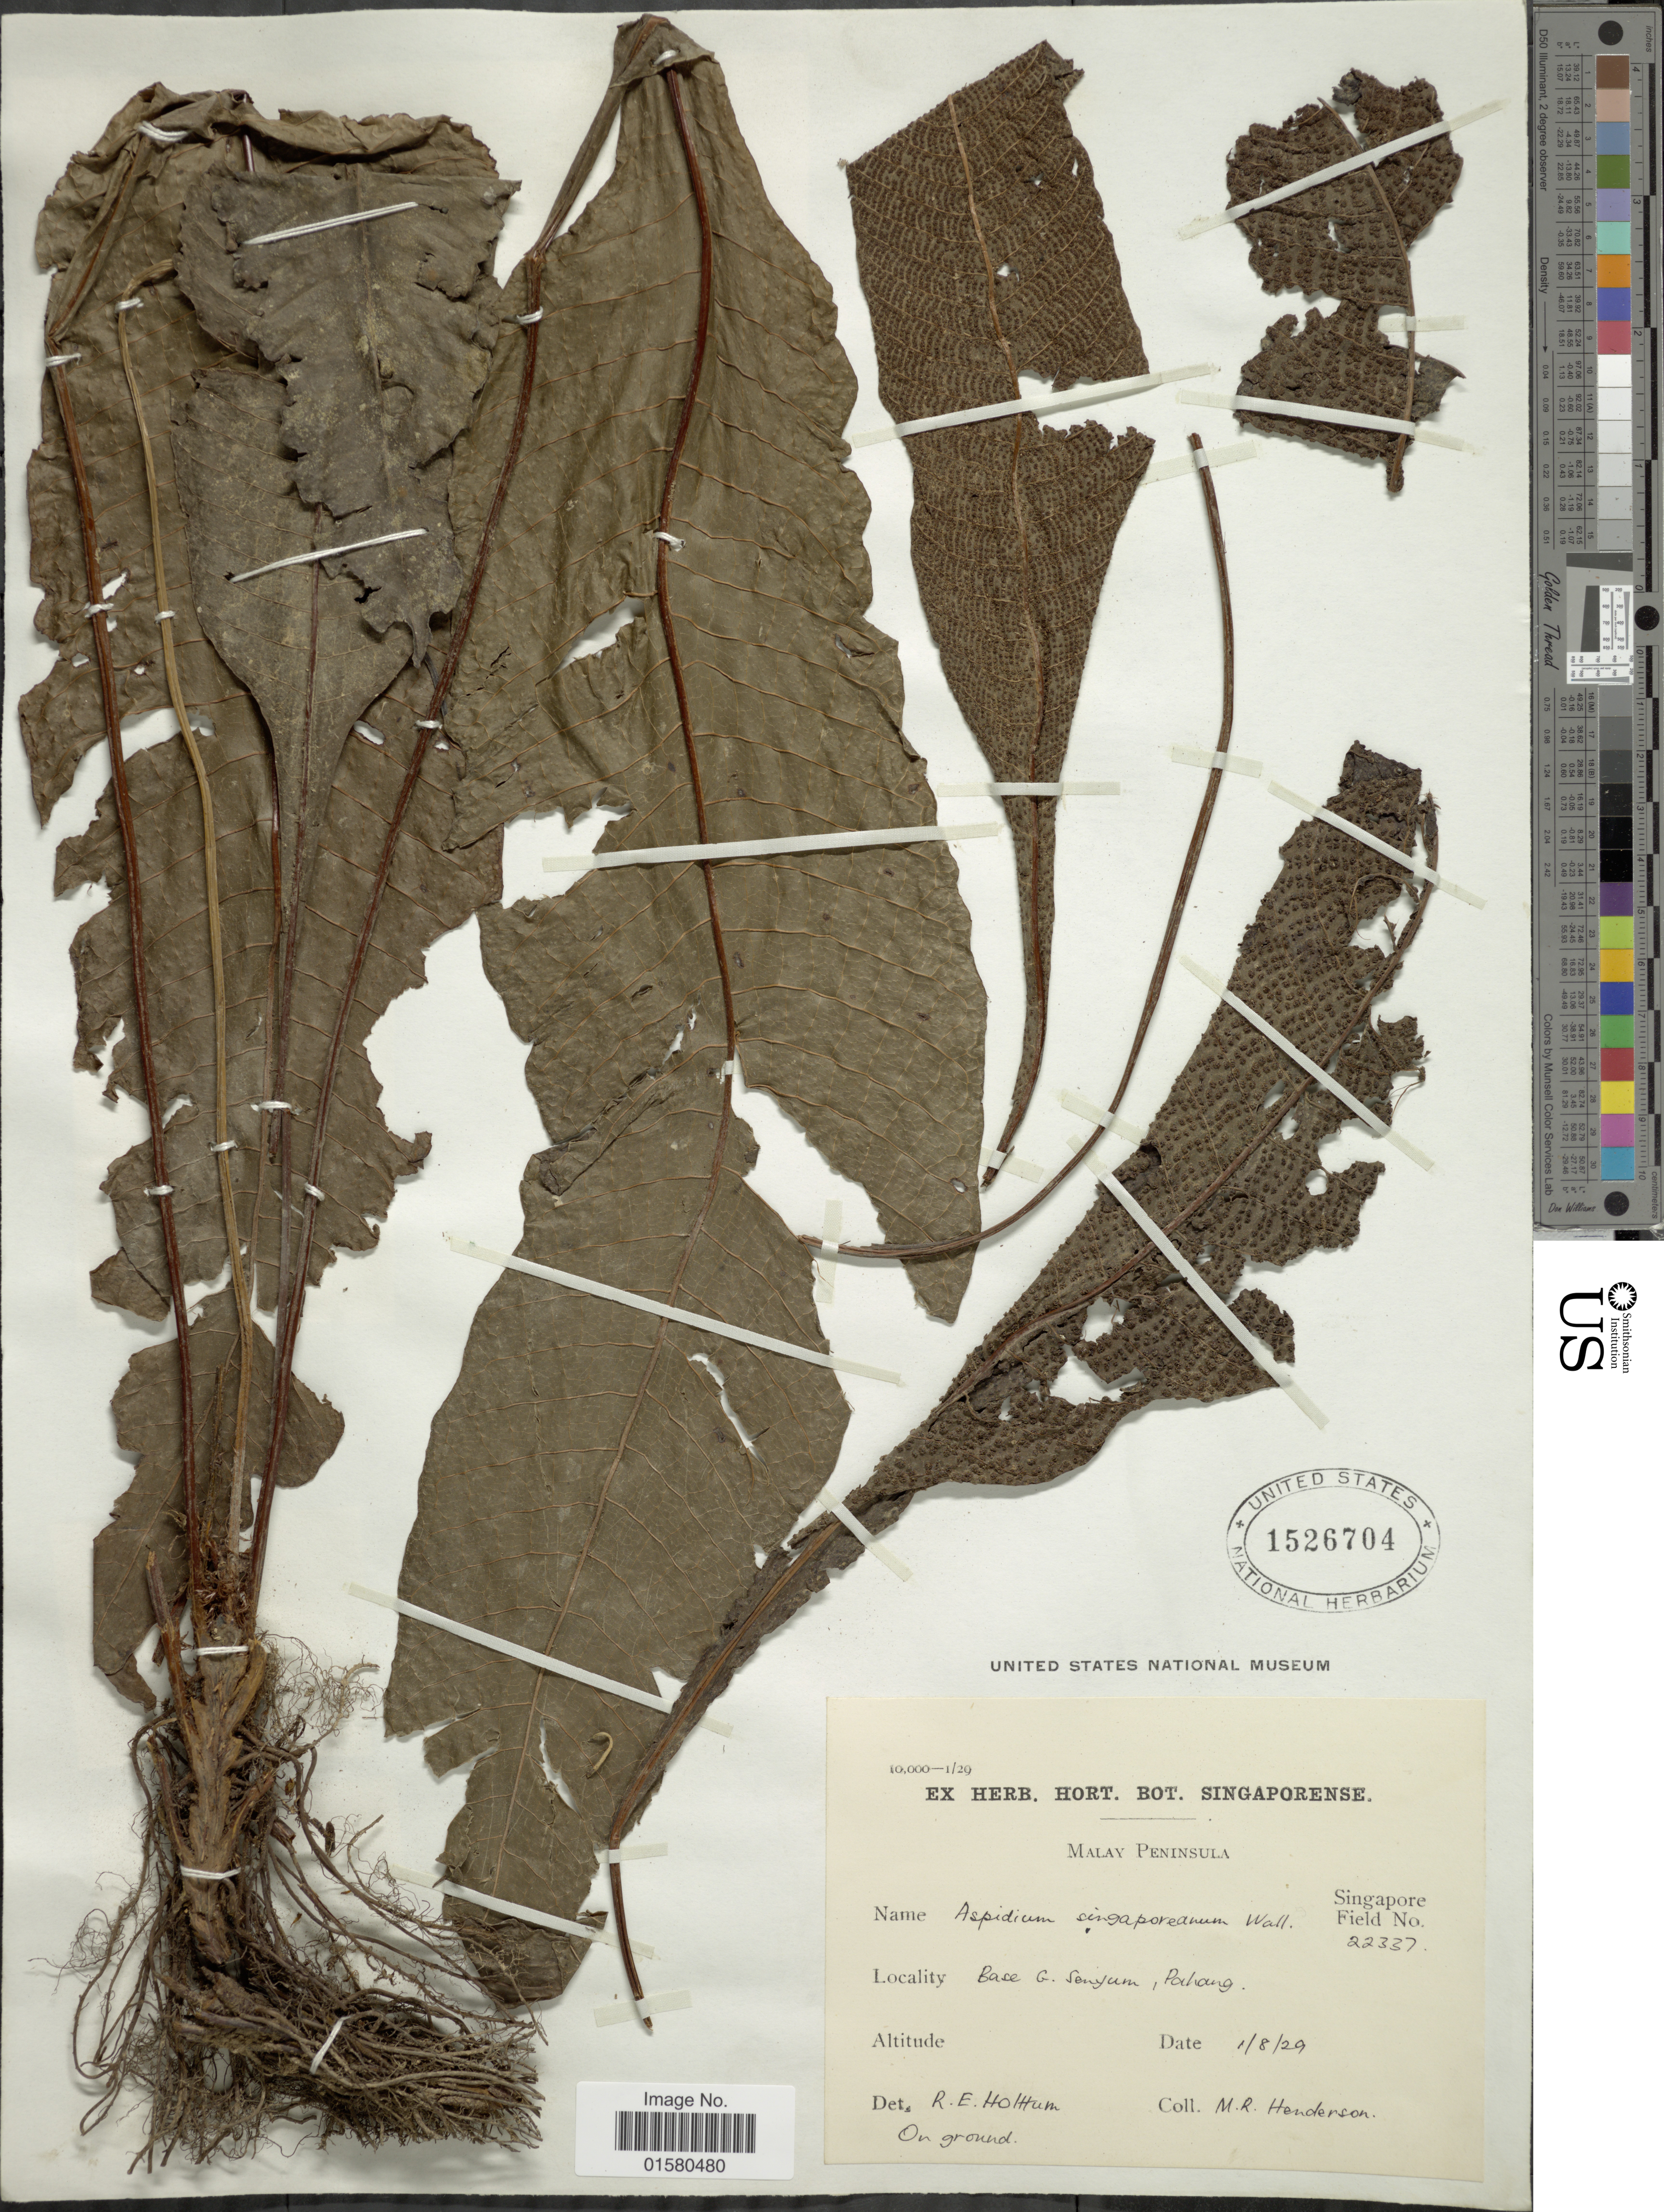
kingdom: Plantae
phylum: Tracheophyta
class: Polypodiopsida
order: Polypodiales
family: Tectariaceae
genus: Tectaria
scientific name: Tectaria singaporeana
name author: (Wall. ex Hook. & Grev.) Copel.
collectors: M. Henderson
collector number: Singapore Field 22337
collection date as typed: Transcribed d/m/y: 1/8/29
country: Malaysia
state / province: Pahang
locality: Malay Peninsula, Base G. Senyum, pahang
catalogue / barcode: US 1526704